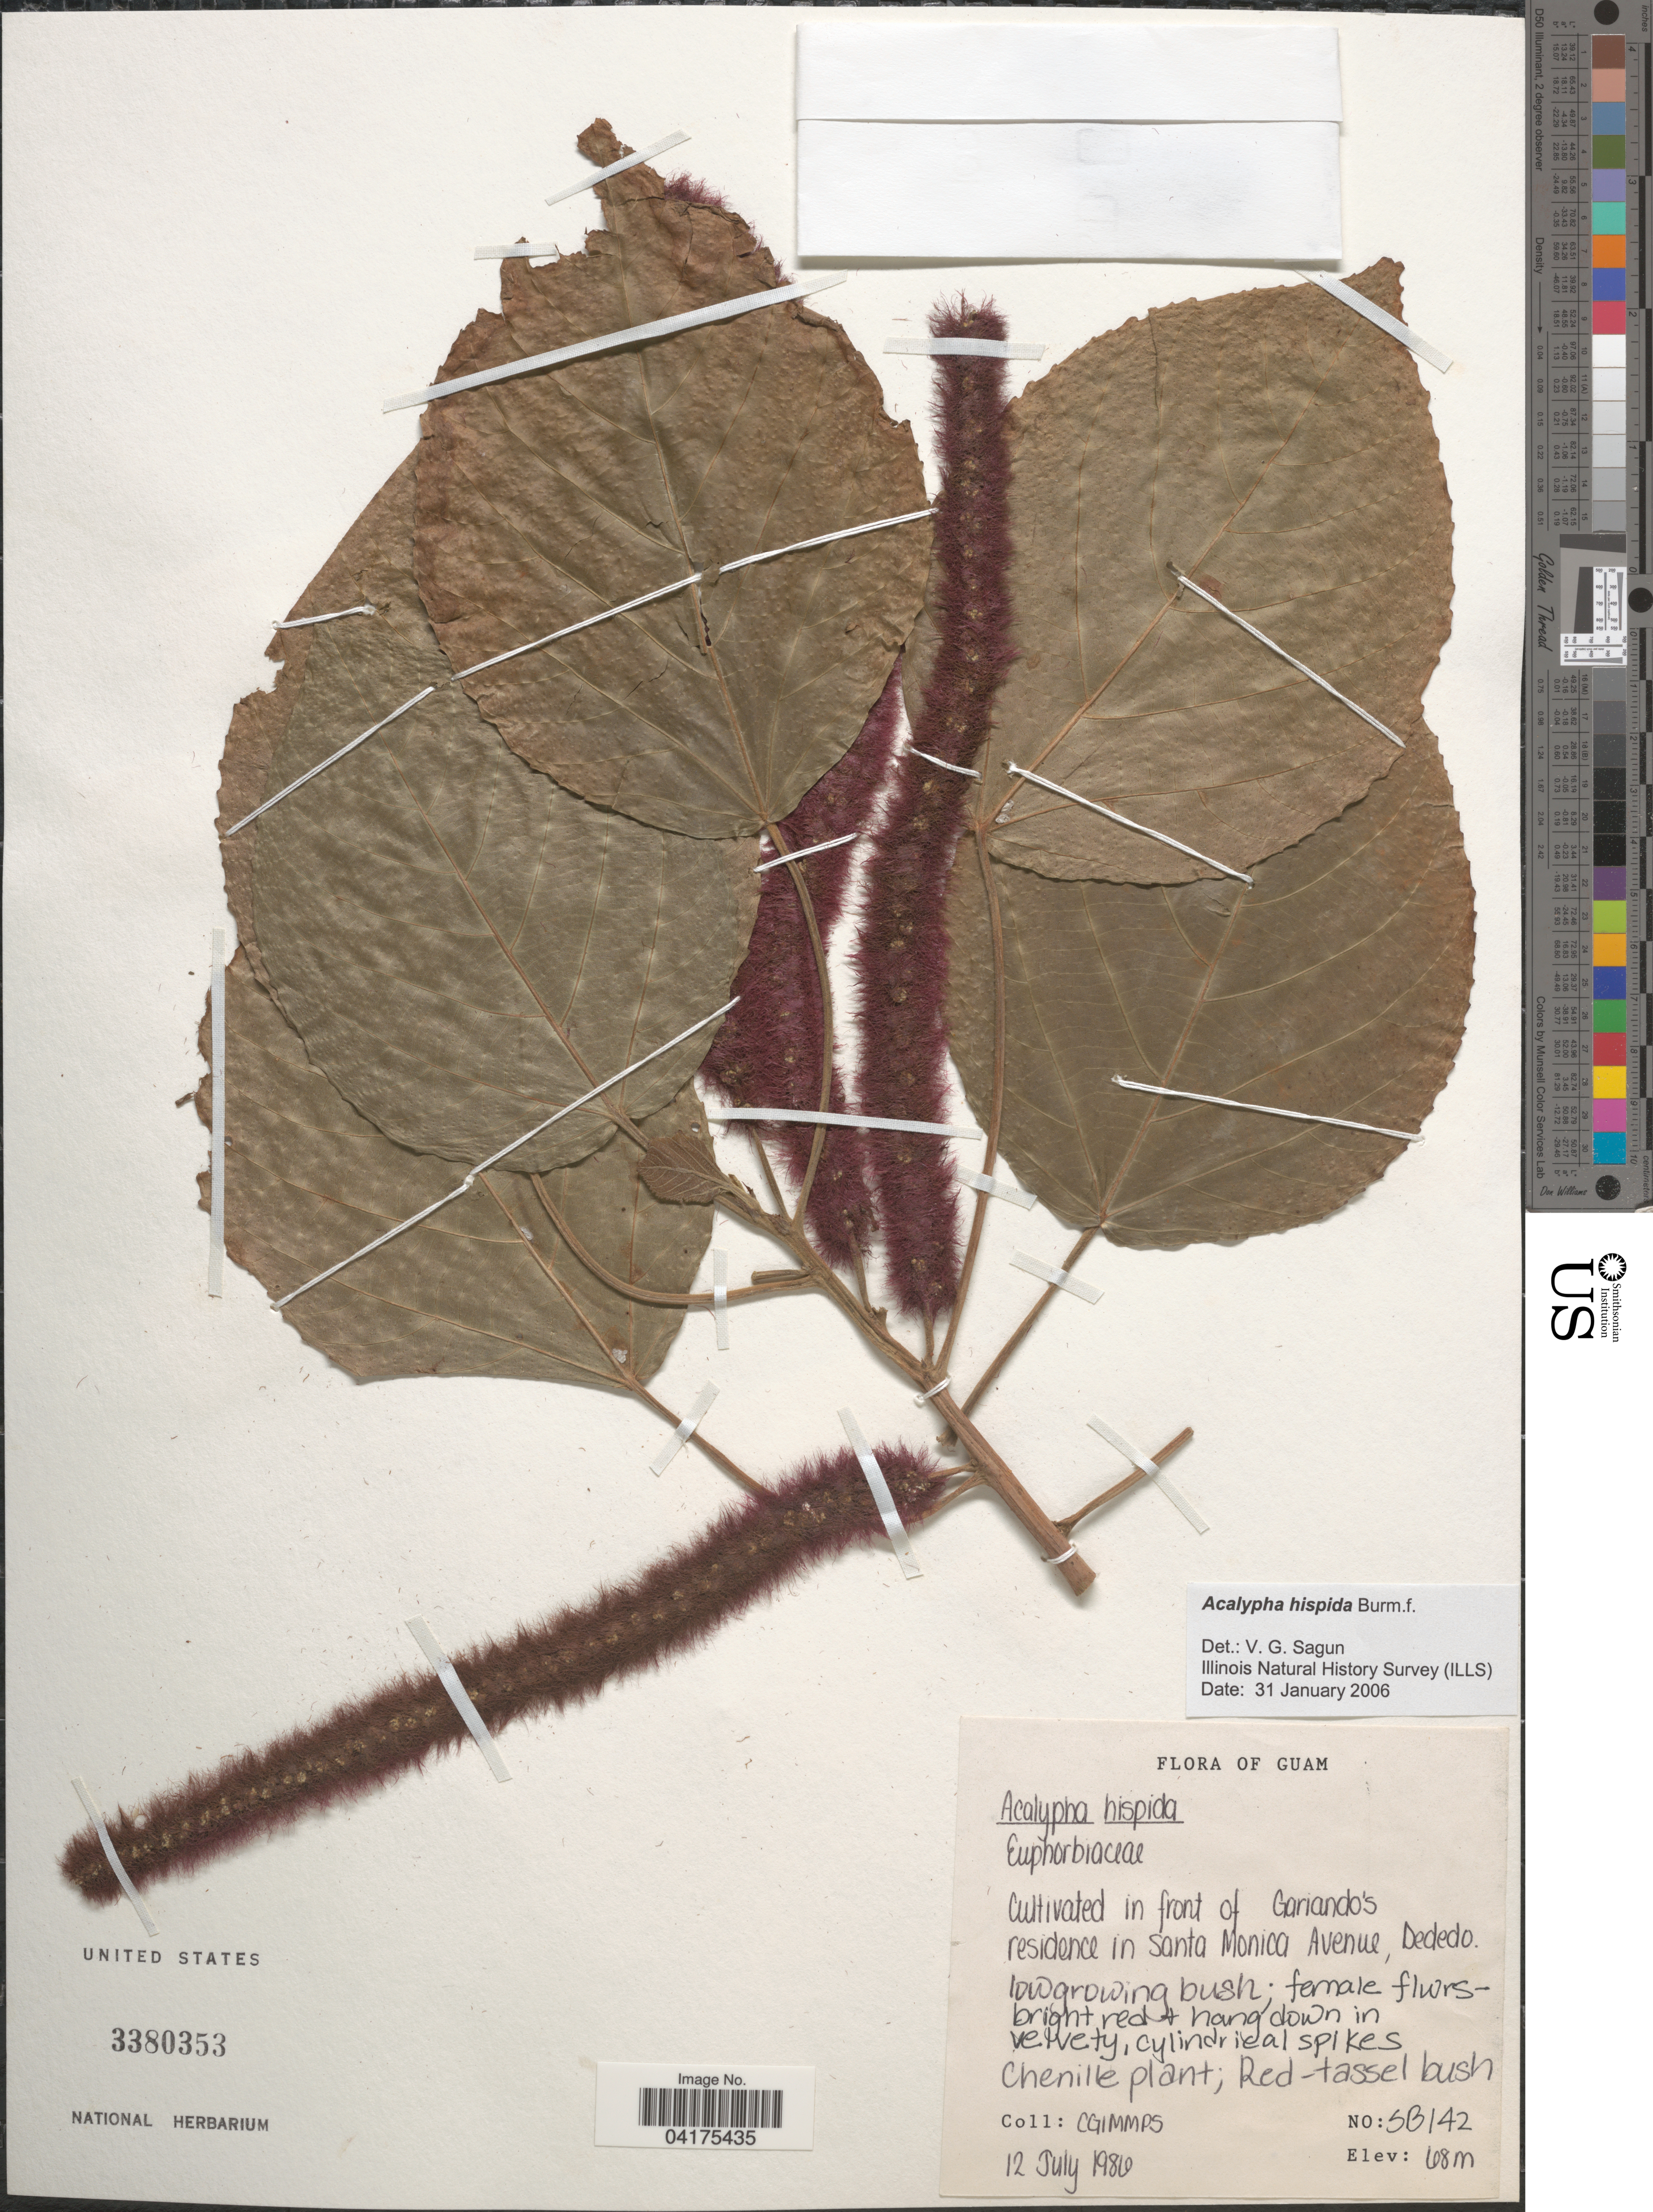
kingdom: Plantae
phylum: Tracheophyta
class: Magnoliopsida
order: Malpighiales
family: Euphorbiaceae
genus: Acalypha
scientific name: Acalypha hispida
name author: Burm. f.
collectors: C. Gimmps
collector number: SB142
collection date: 1986-07-12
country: Guam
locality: Cultivated in front of Gariando's residence in Santa Monica Avenue, Dededo.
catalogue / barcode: US 3380353